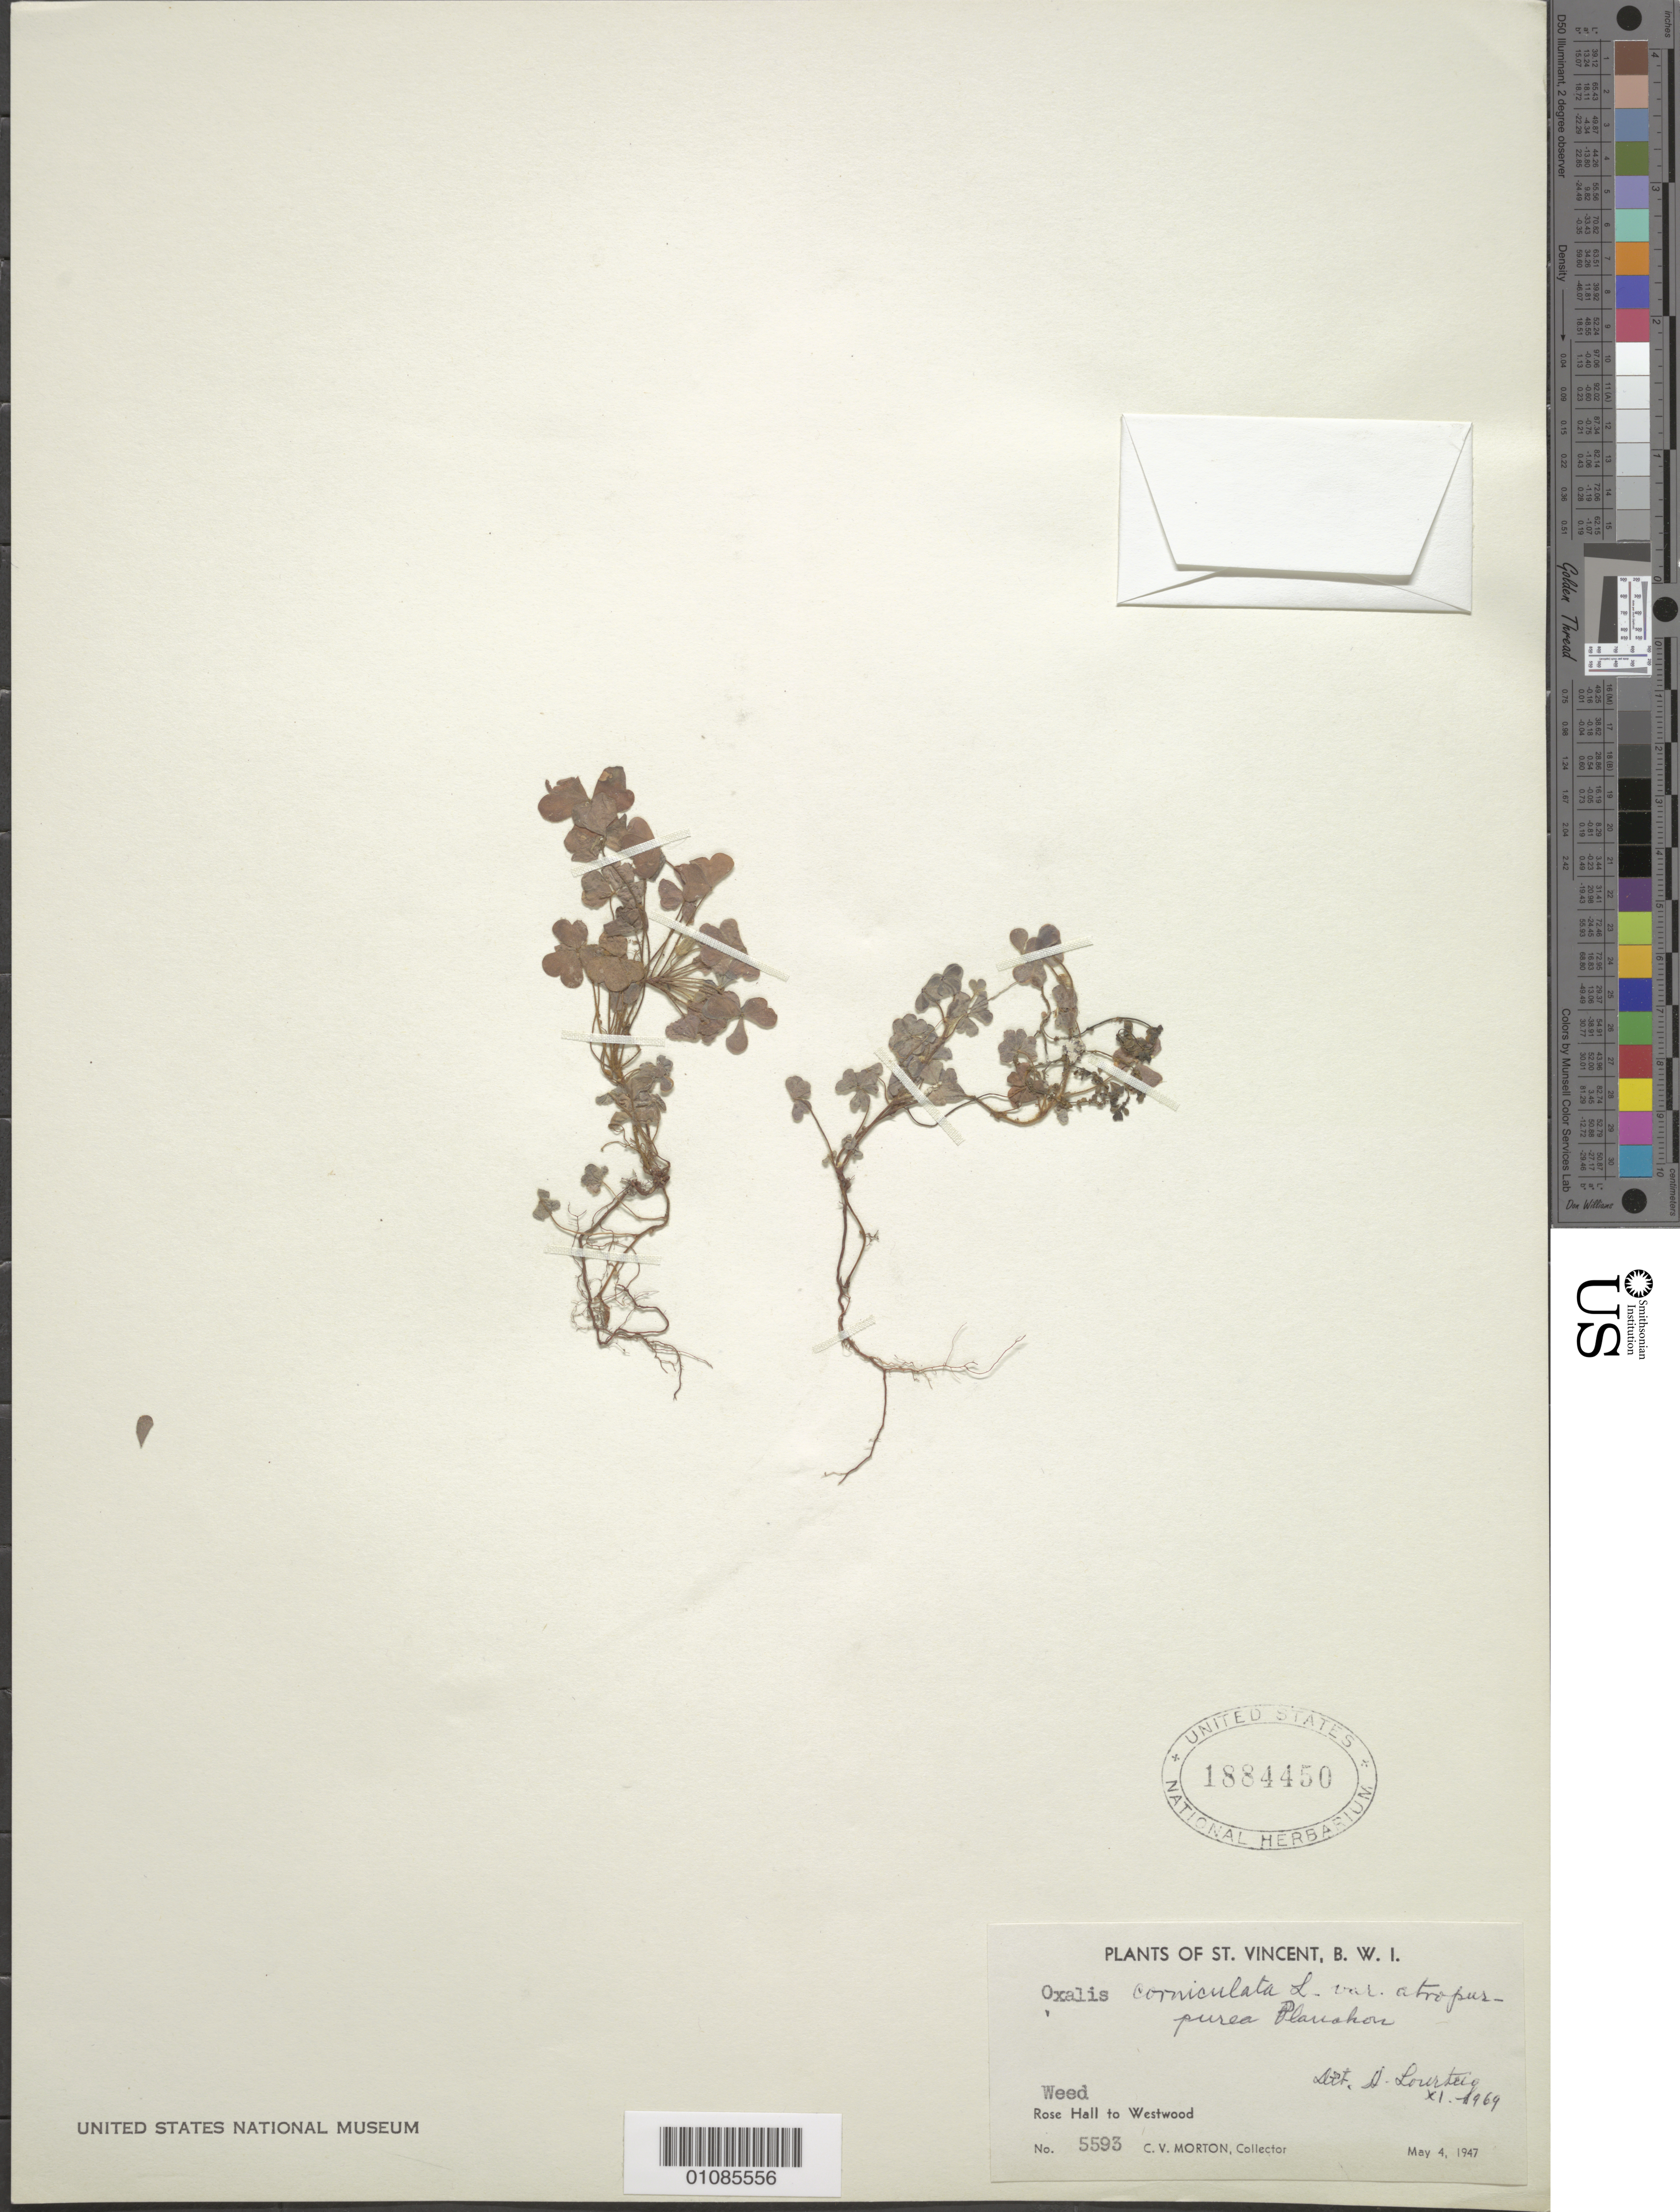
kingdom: Plantae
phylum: Tracheophyta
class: Magnoliopsida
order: Oxalidales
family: Oxalidaceae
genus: Oxalis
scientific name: Oxalis corniculata var. atropurpurea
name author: Planch.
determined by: Lourteig, A.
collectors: C. V. Morton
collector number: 5593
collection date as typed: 04 May 1947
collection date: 1947-05-04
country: St. Vincent - Grenadines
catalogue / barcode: US 1884450